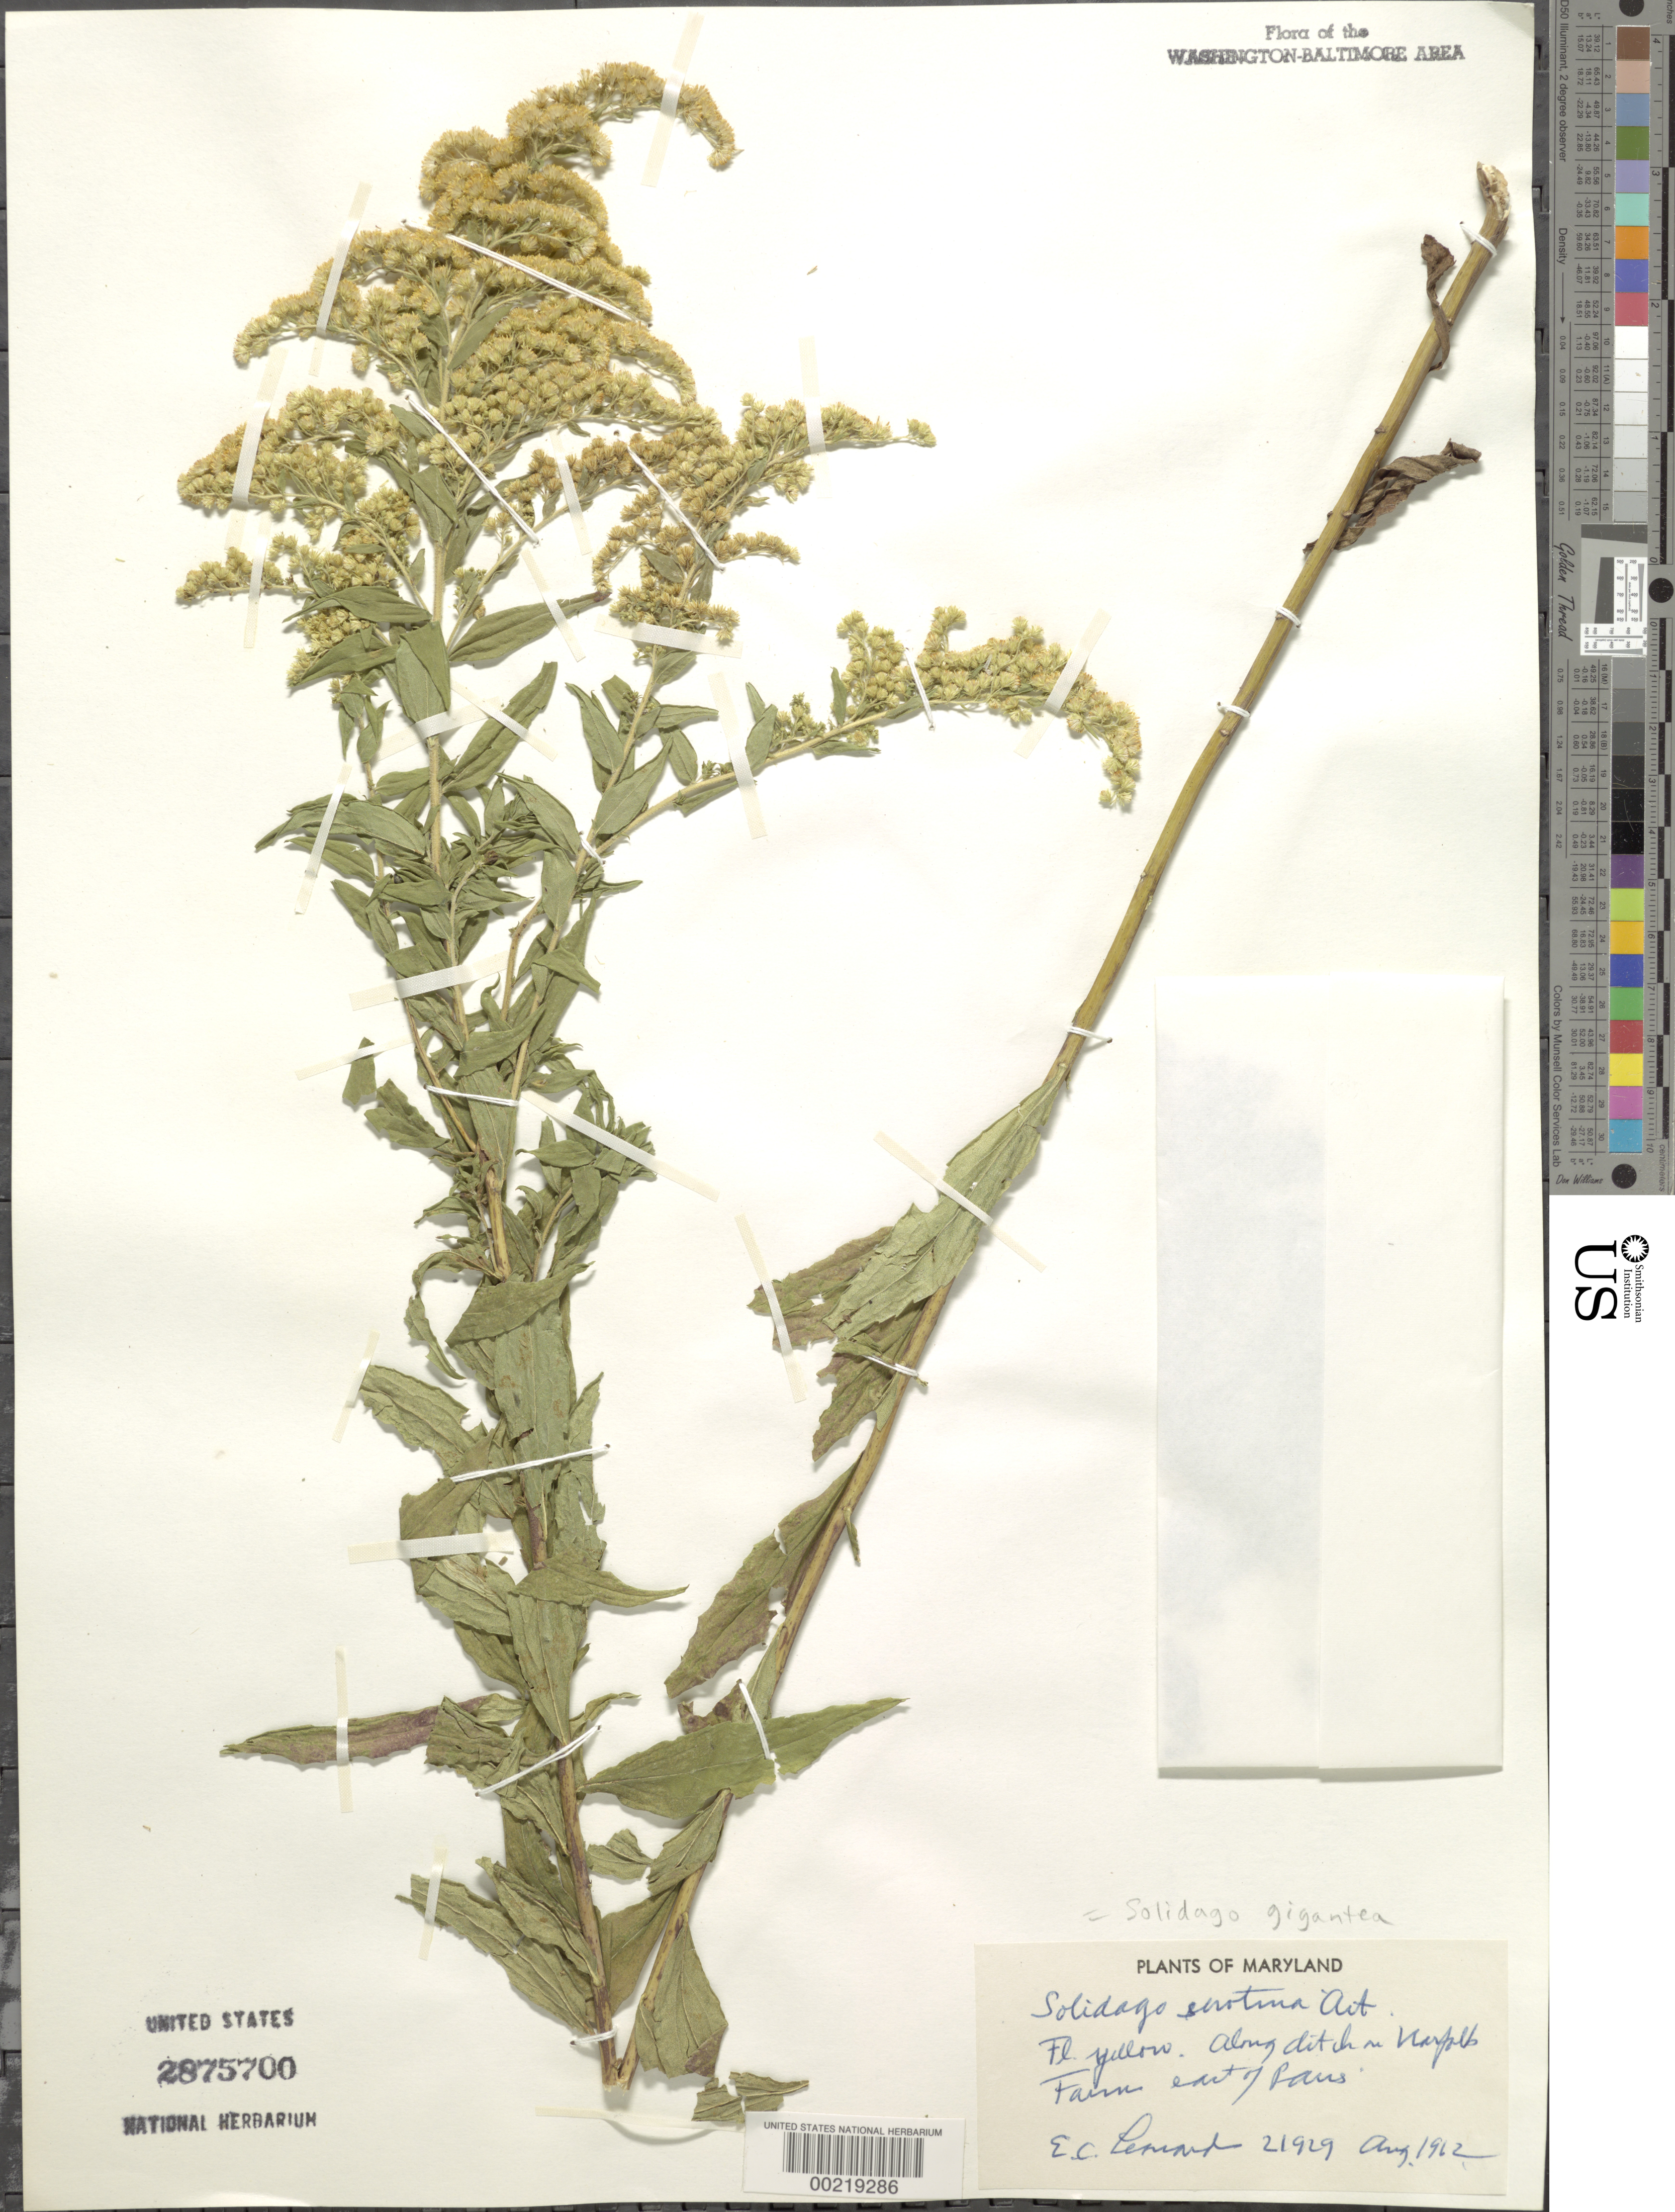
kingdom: Plantae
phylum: Tracheophyta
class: Magnoliopsida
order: Asterales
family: Asteraceae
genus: Solidago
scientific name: Solidago gigantea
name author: Aiton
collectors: E. C. Leonard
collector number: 21929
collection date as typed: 10 Aug 1962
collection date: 1962-08-10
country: United States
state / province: Maryland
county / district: Calvert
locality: Norfolk Farm east of Paris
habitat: Open stubble field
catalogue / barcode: US 2875700